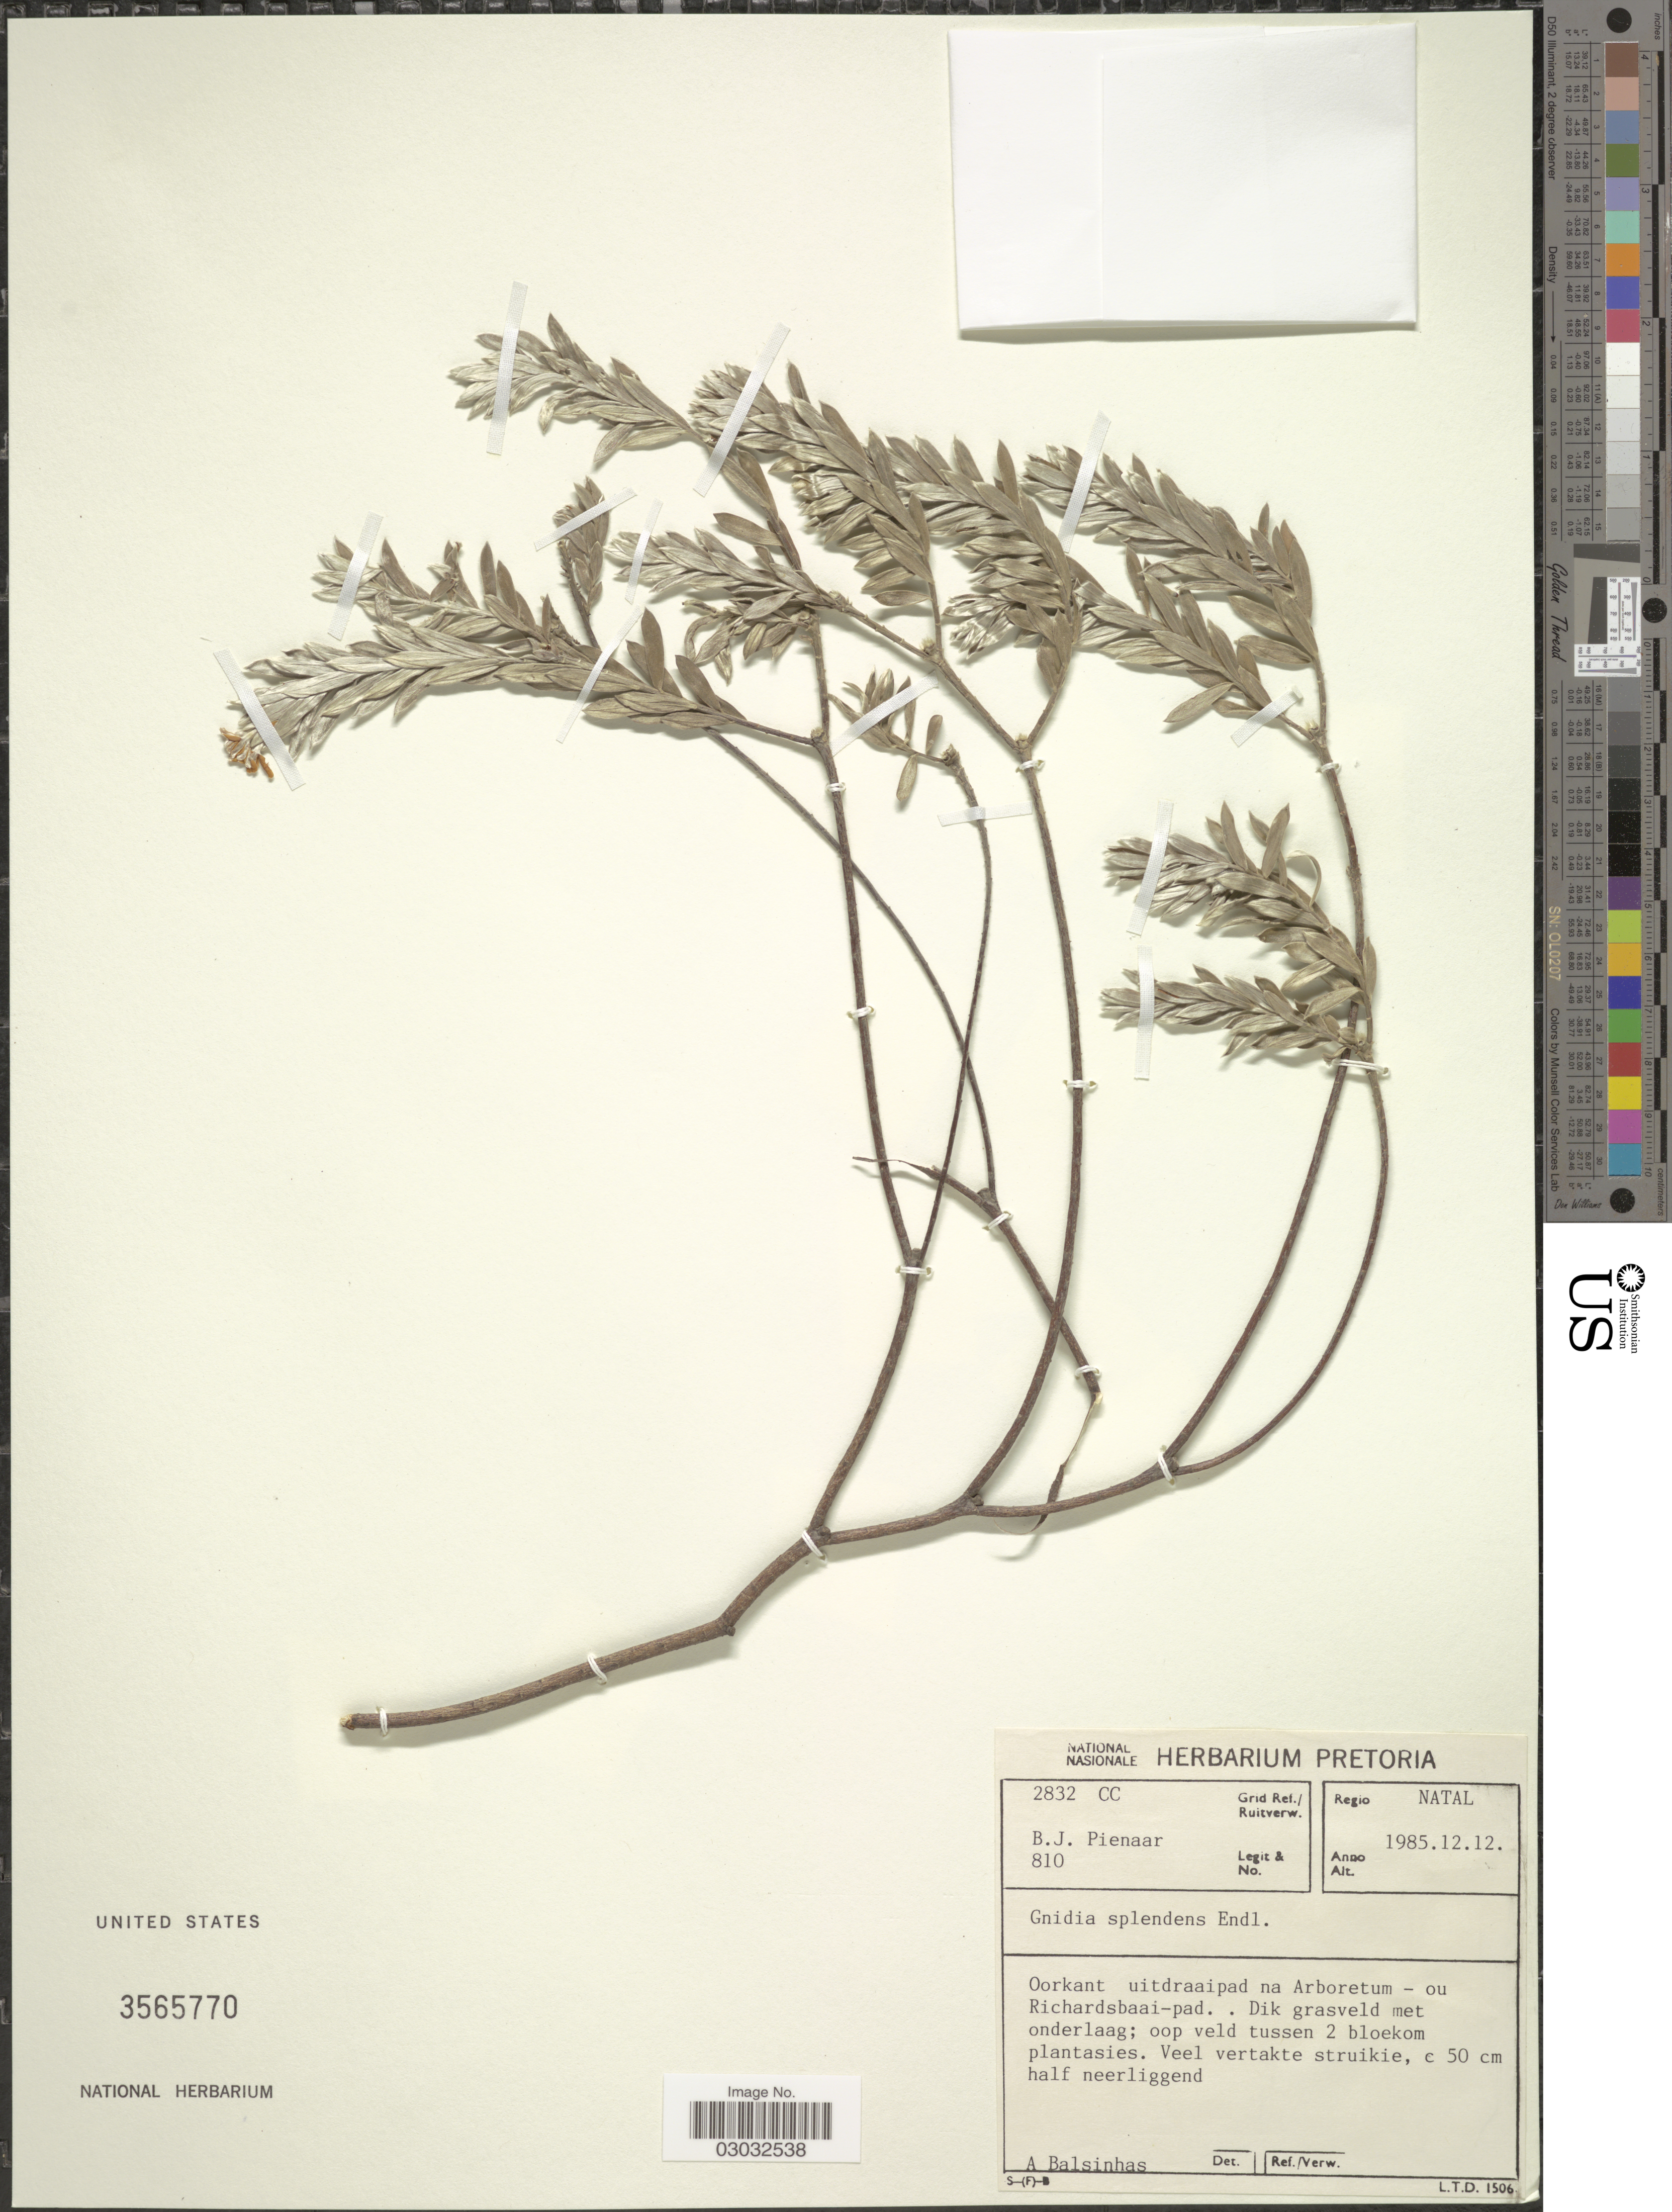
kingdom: Plantae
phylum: Tracheophyta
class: Magnoliopsida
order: Malvales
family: Thymelaeaceae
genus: Lasiosiphon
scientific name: Lasiosiphon splendens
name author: (Meisn.) Endl.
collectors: B. Pienaar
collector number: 810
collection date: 1985-12-12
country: South Africa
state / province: KwaZulu-Natal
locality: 2832 CC Grid Ref./ Ruitverw. Regio Natal. Oorkant uitdraaipad na Arboretum - ou Richardsbaai-pad.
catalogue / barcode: US 3565770